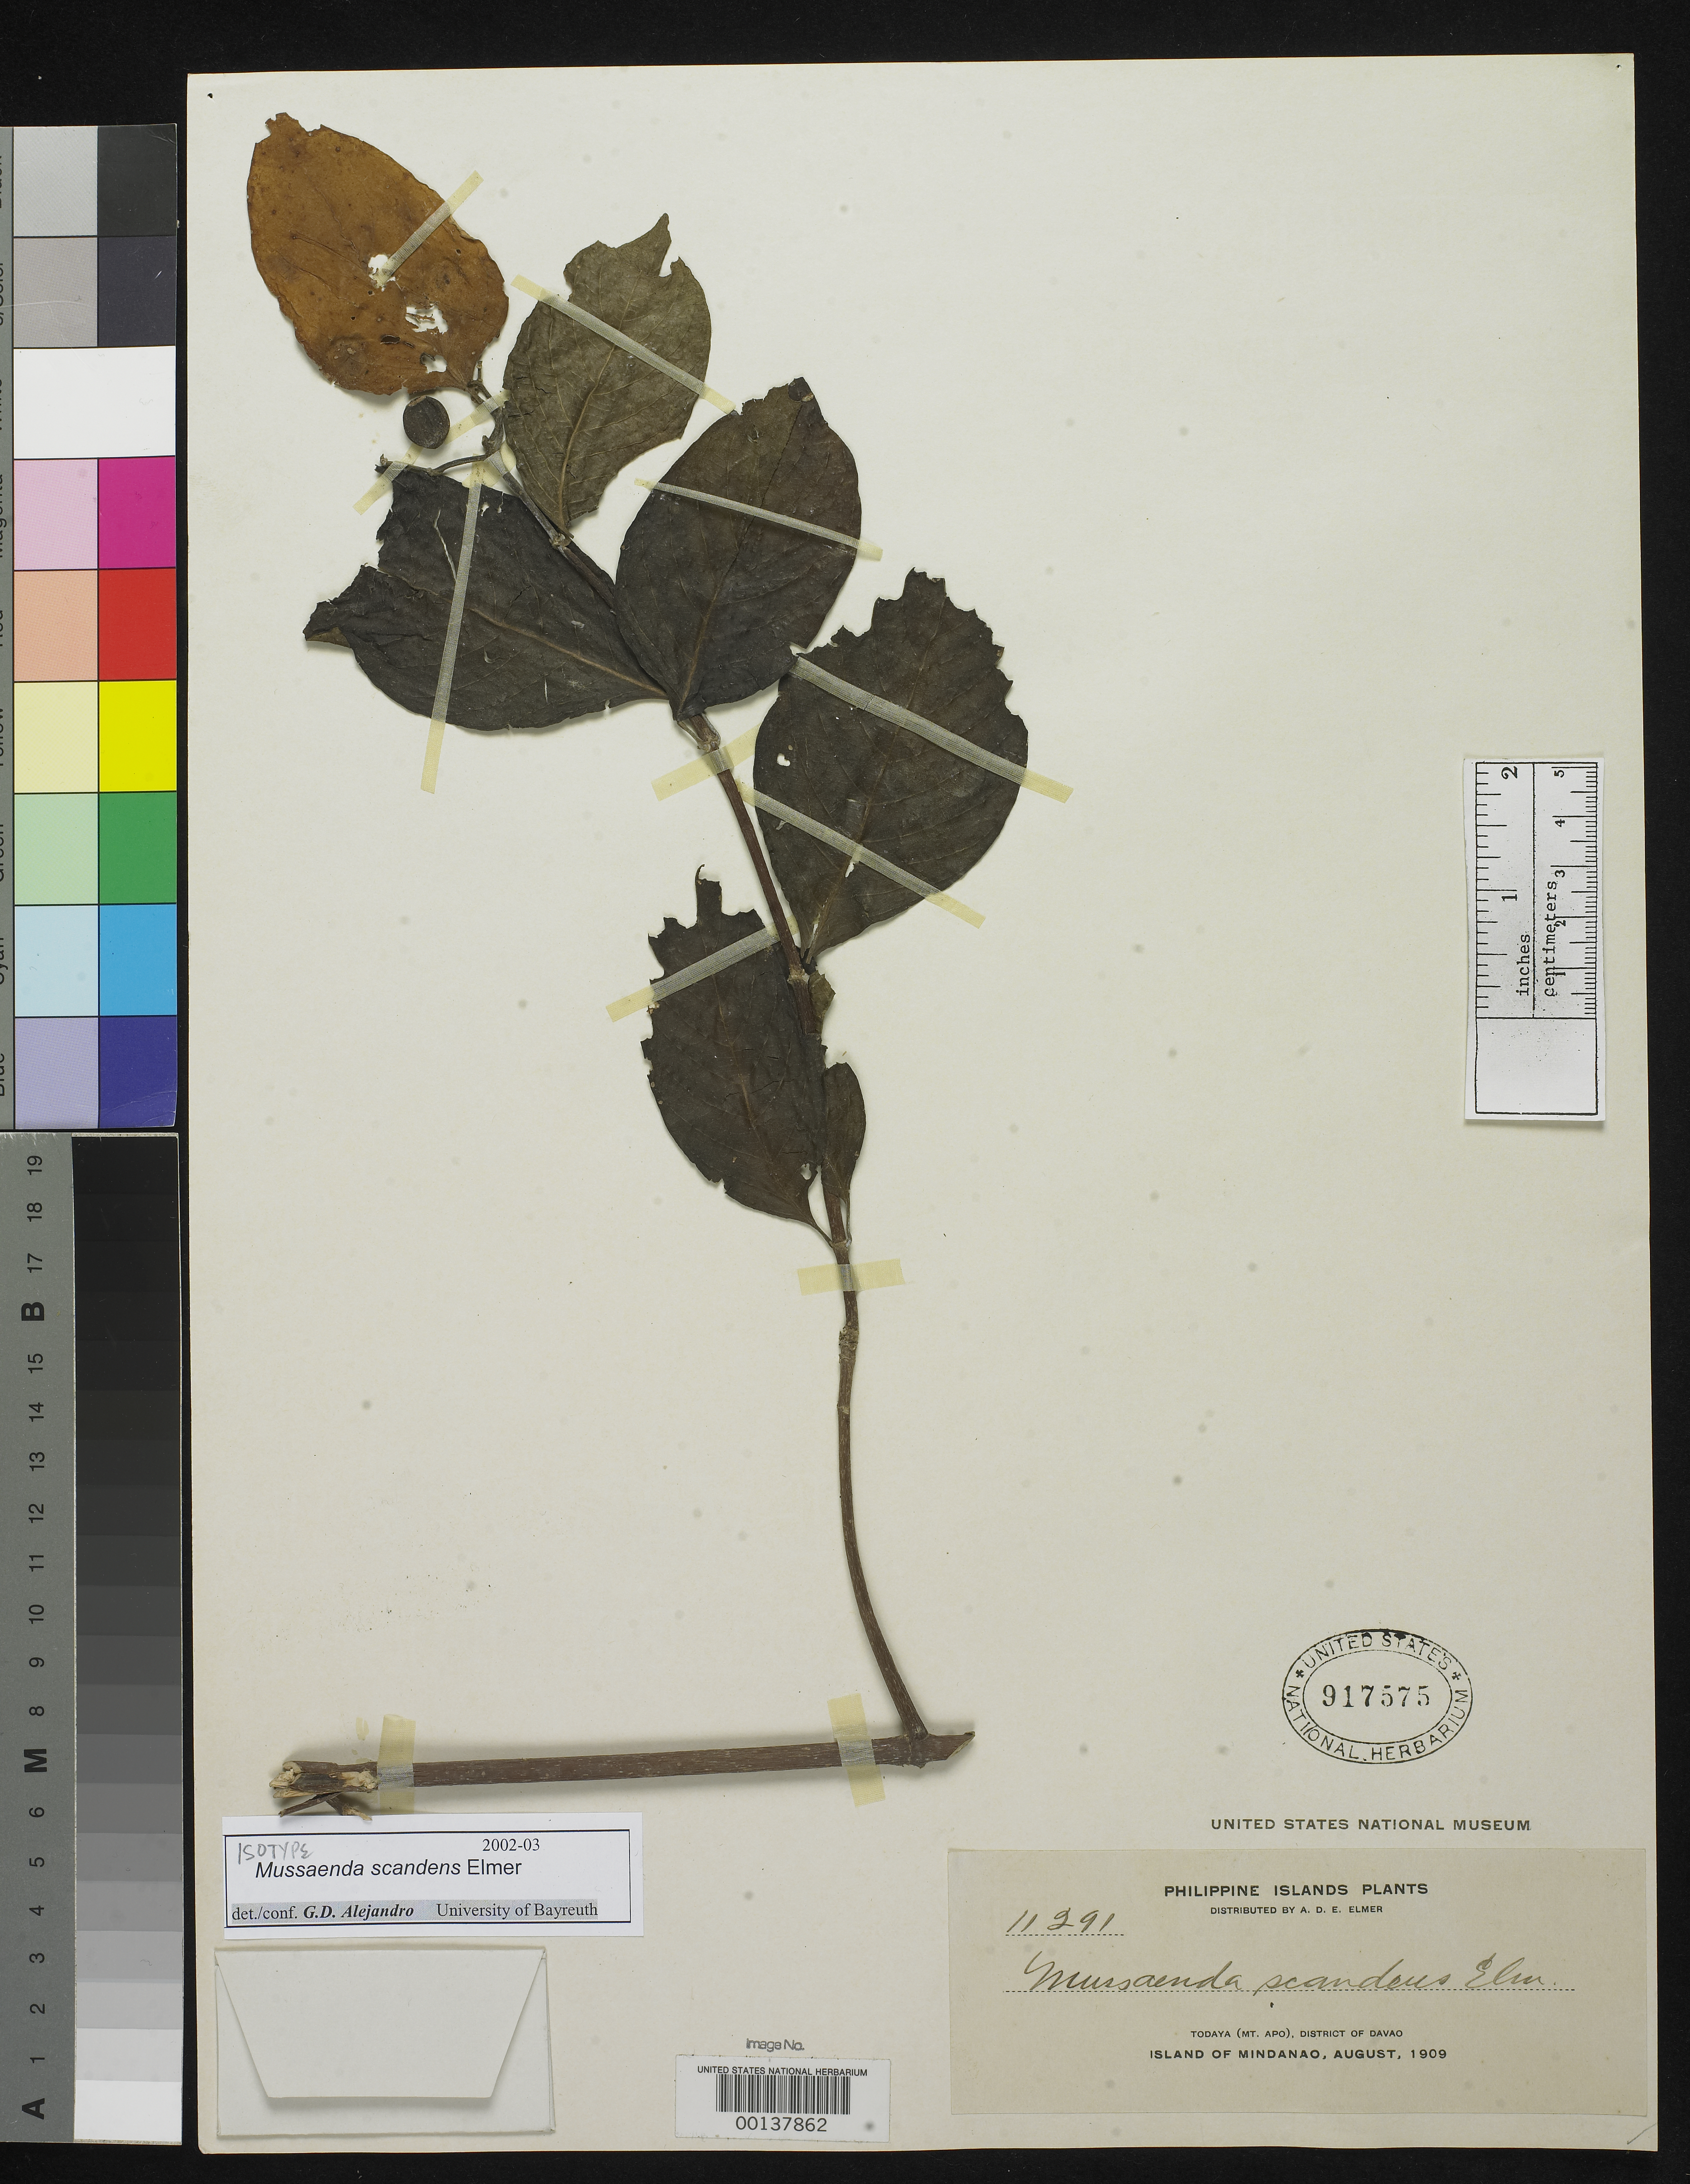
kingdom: Plantae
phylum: Tracheophyta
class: Magnoliopsida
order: Gentianales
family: Rubiaceae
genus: Mussaenda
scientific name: Mussaenda scandens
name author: Elmer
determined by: Alejandro, G. J. D., University of Bayreuth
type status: Isotype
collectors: A. D. E. Elmer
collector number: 11291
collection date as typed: Aug 1909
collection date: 1909-08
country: Philippines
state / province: Davao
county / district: Davao del Sur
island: Mindanao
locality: Todaya (Mt. Apo), District of Davao, Island of Mindanao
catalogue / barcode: US 917575